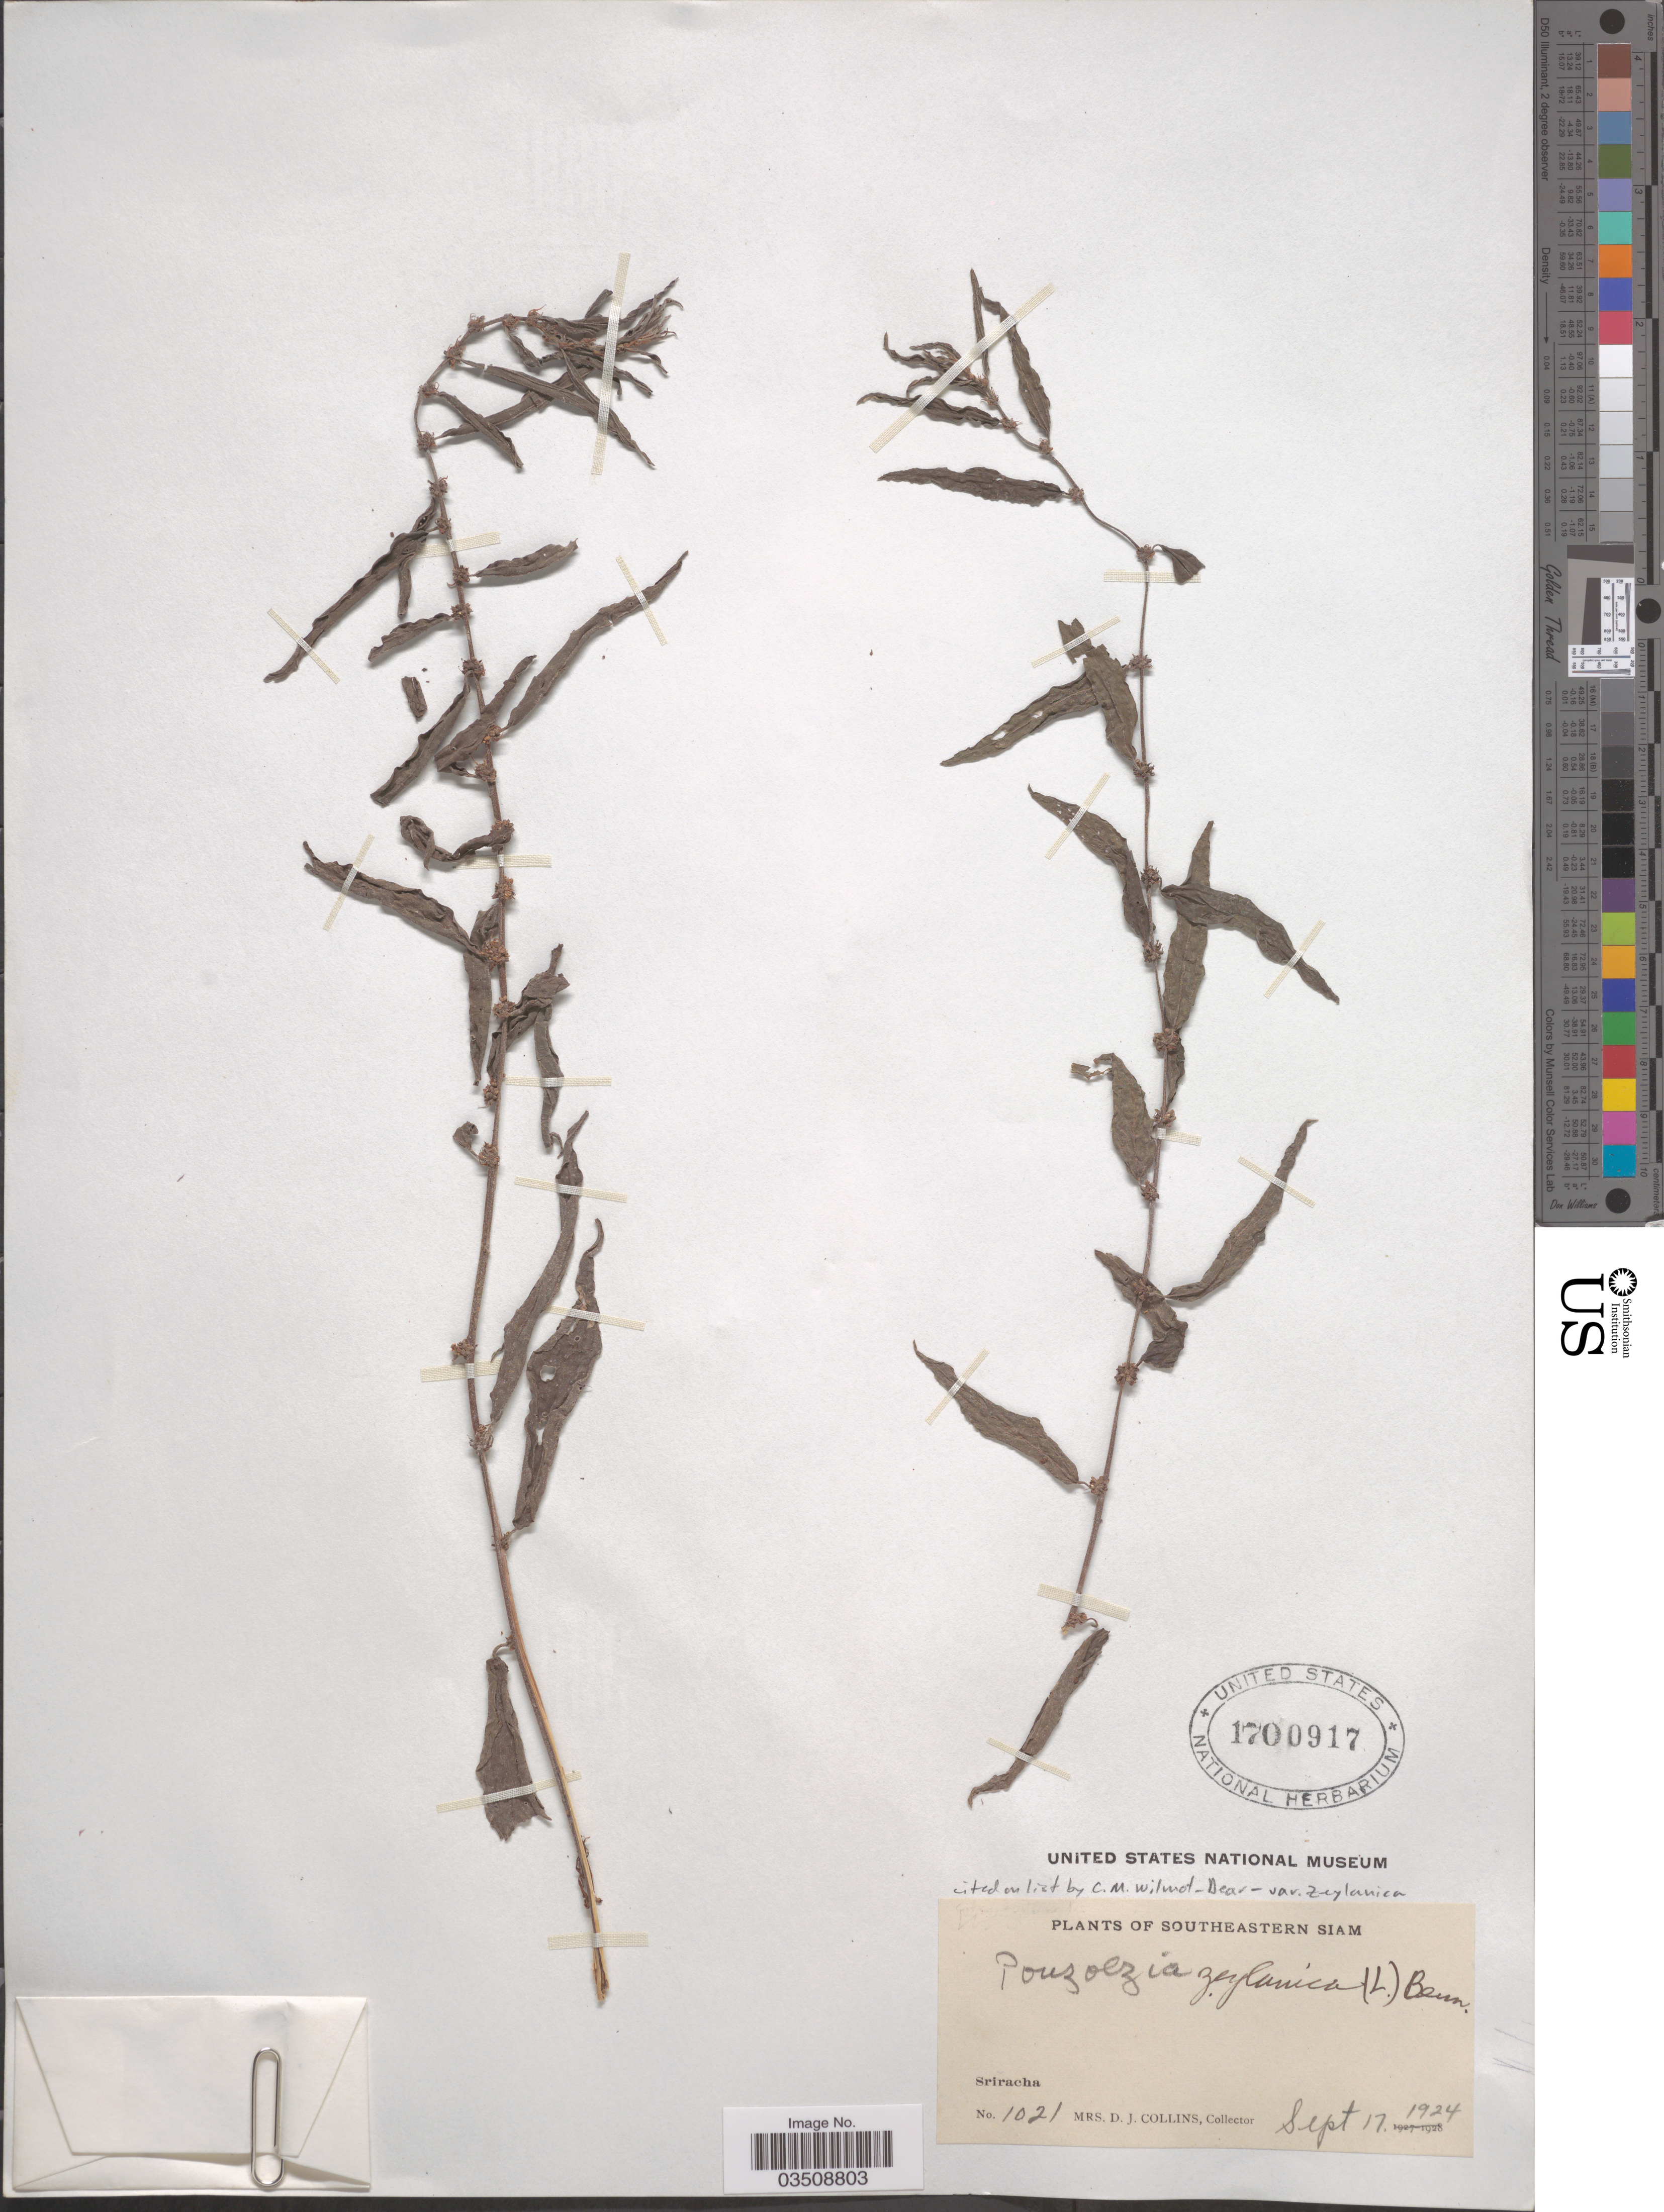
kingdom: Plantae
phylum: Tracheophyta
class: Magnoliopsida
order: Rosales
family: Urticaceae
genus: Pouzolzia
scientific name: Pouzolzia zeylanica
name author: (L.) Benn.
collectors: Mrs. D. J. Collins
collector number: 1021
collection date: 1924-09-17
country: Thailand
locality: Southeastern Siam. Sriracha.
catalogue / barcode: US 1700917